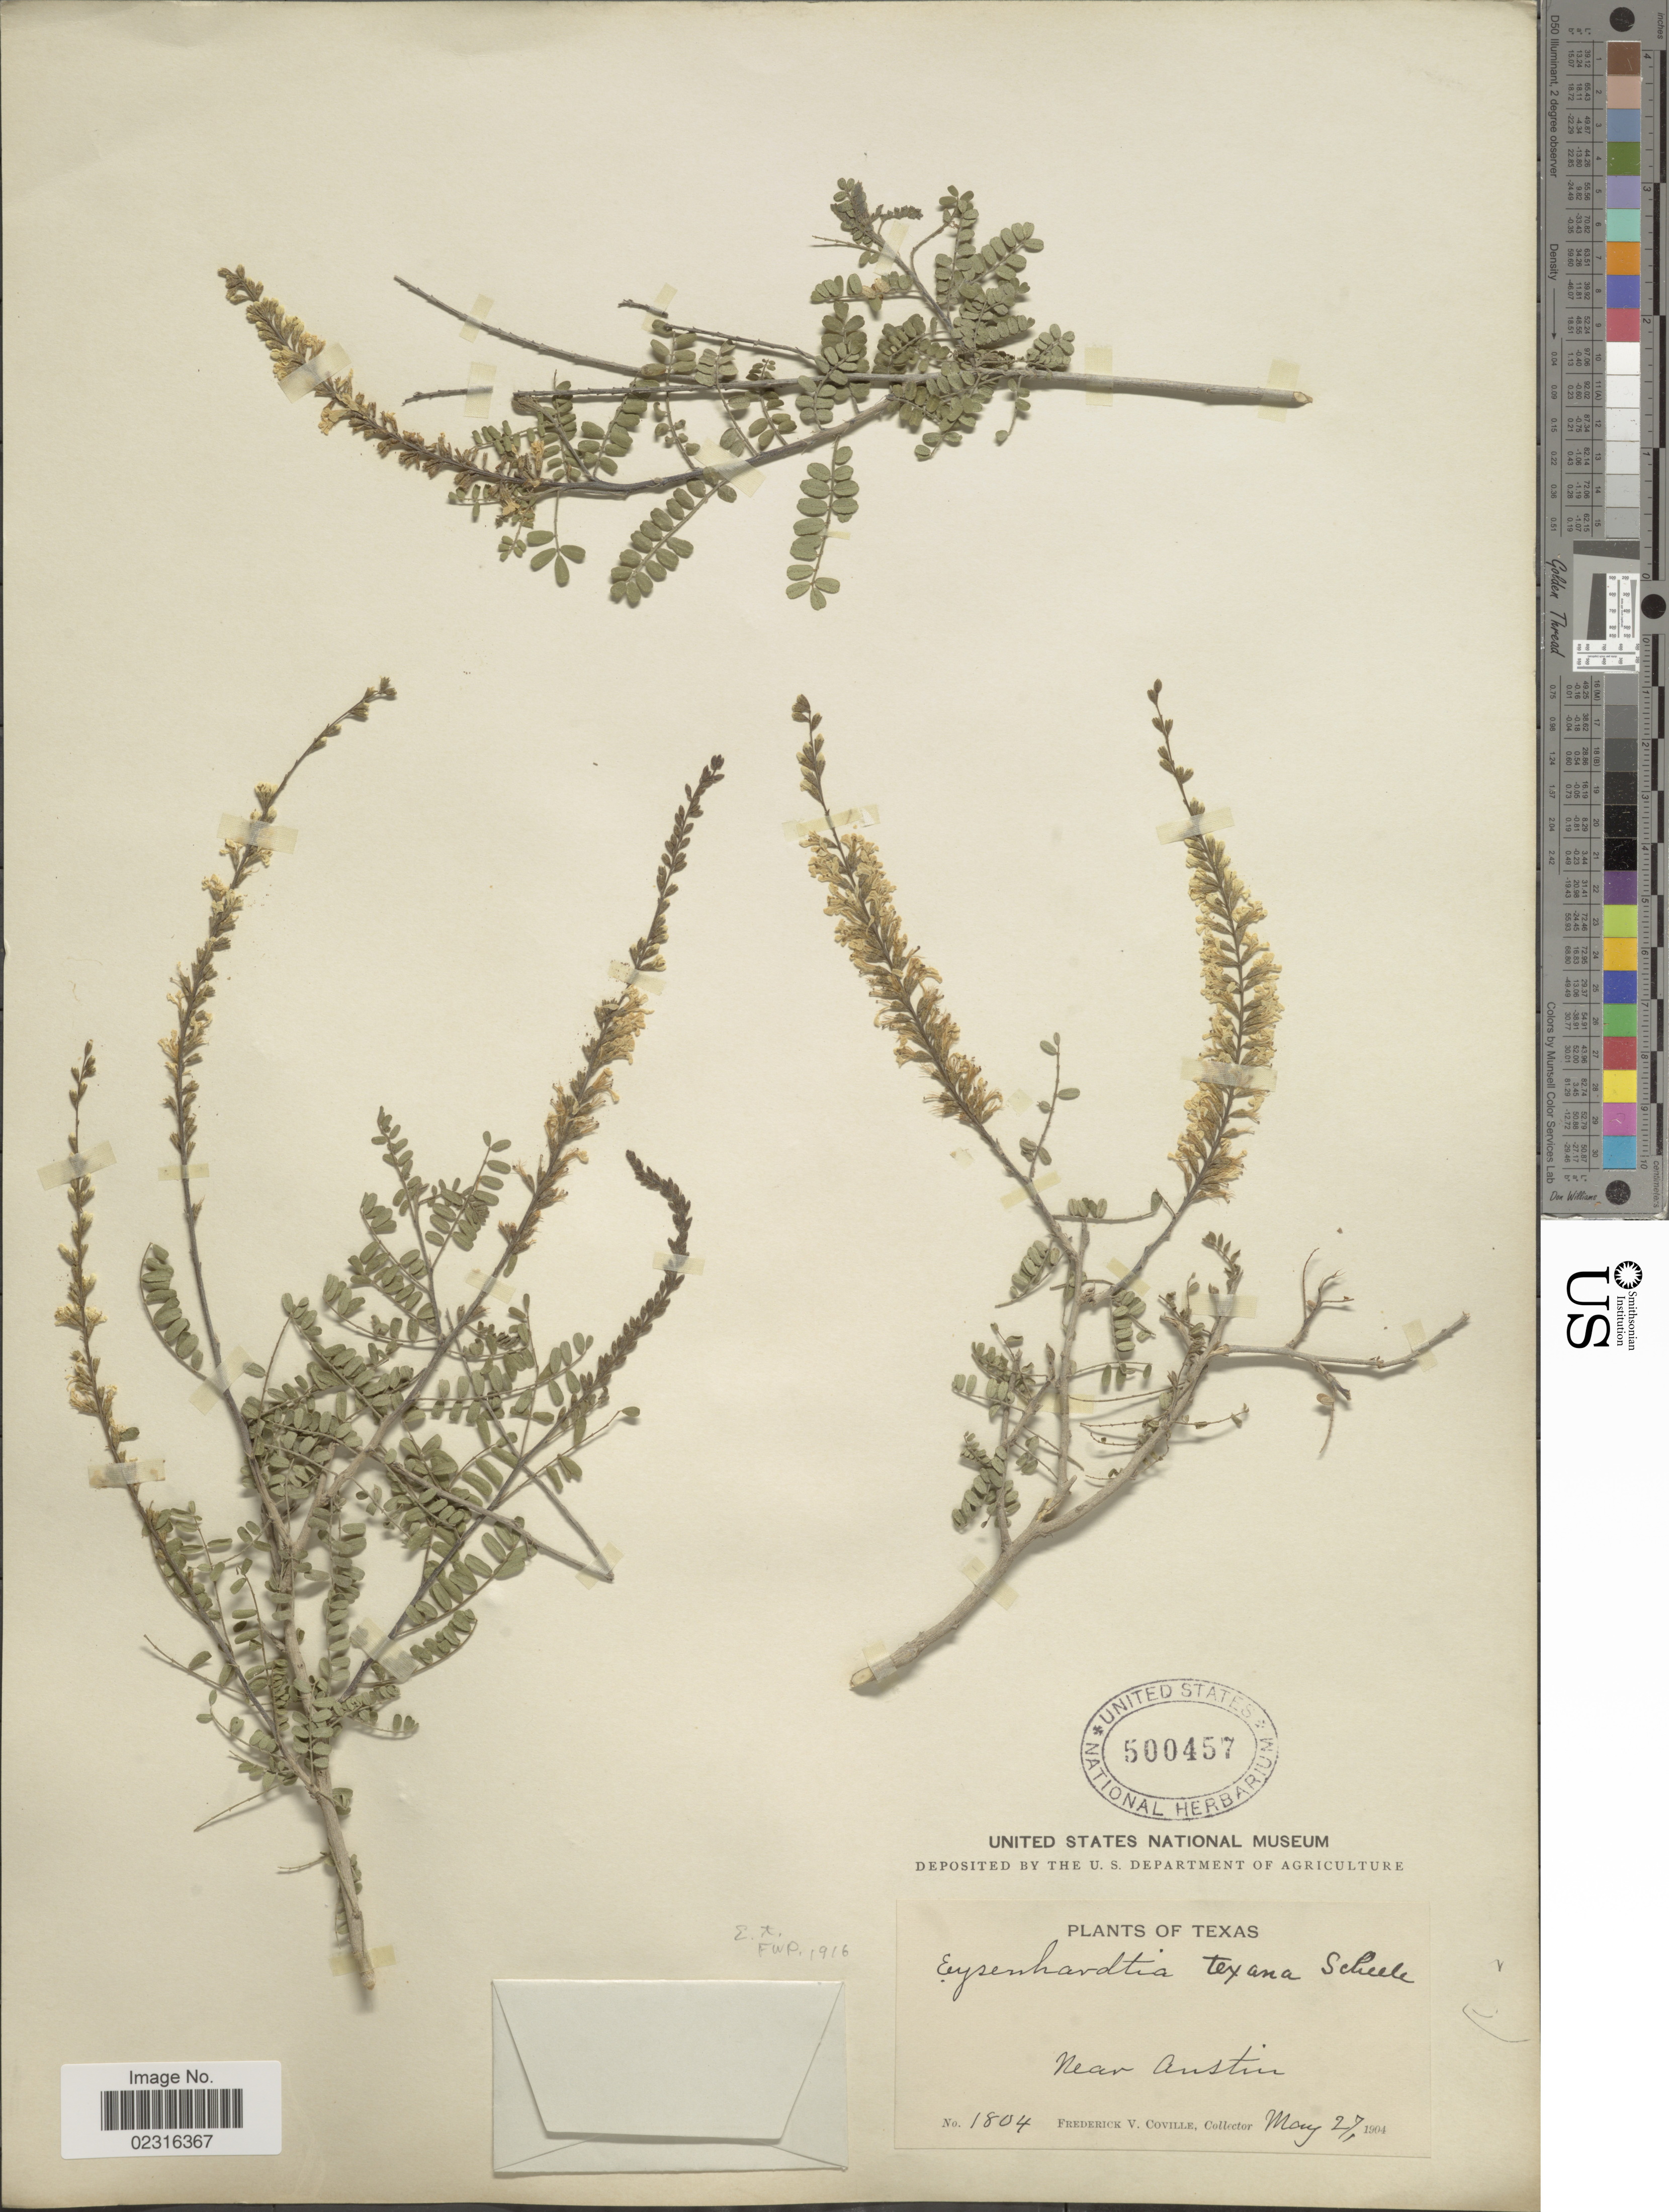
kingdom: Plantae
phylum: Tracheophyta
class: Magnoliopsida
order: Fabales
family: Fabaceae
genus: Eysenhardtia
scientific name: Eysenhardtia texana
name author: Scheele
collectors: F. V. Coville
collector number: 1804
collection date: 1904-05-27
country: United States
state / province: Texas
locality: Near Austin.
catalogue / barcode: US 500457